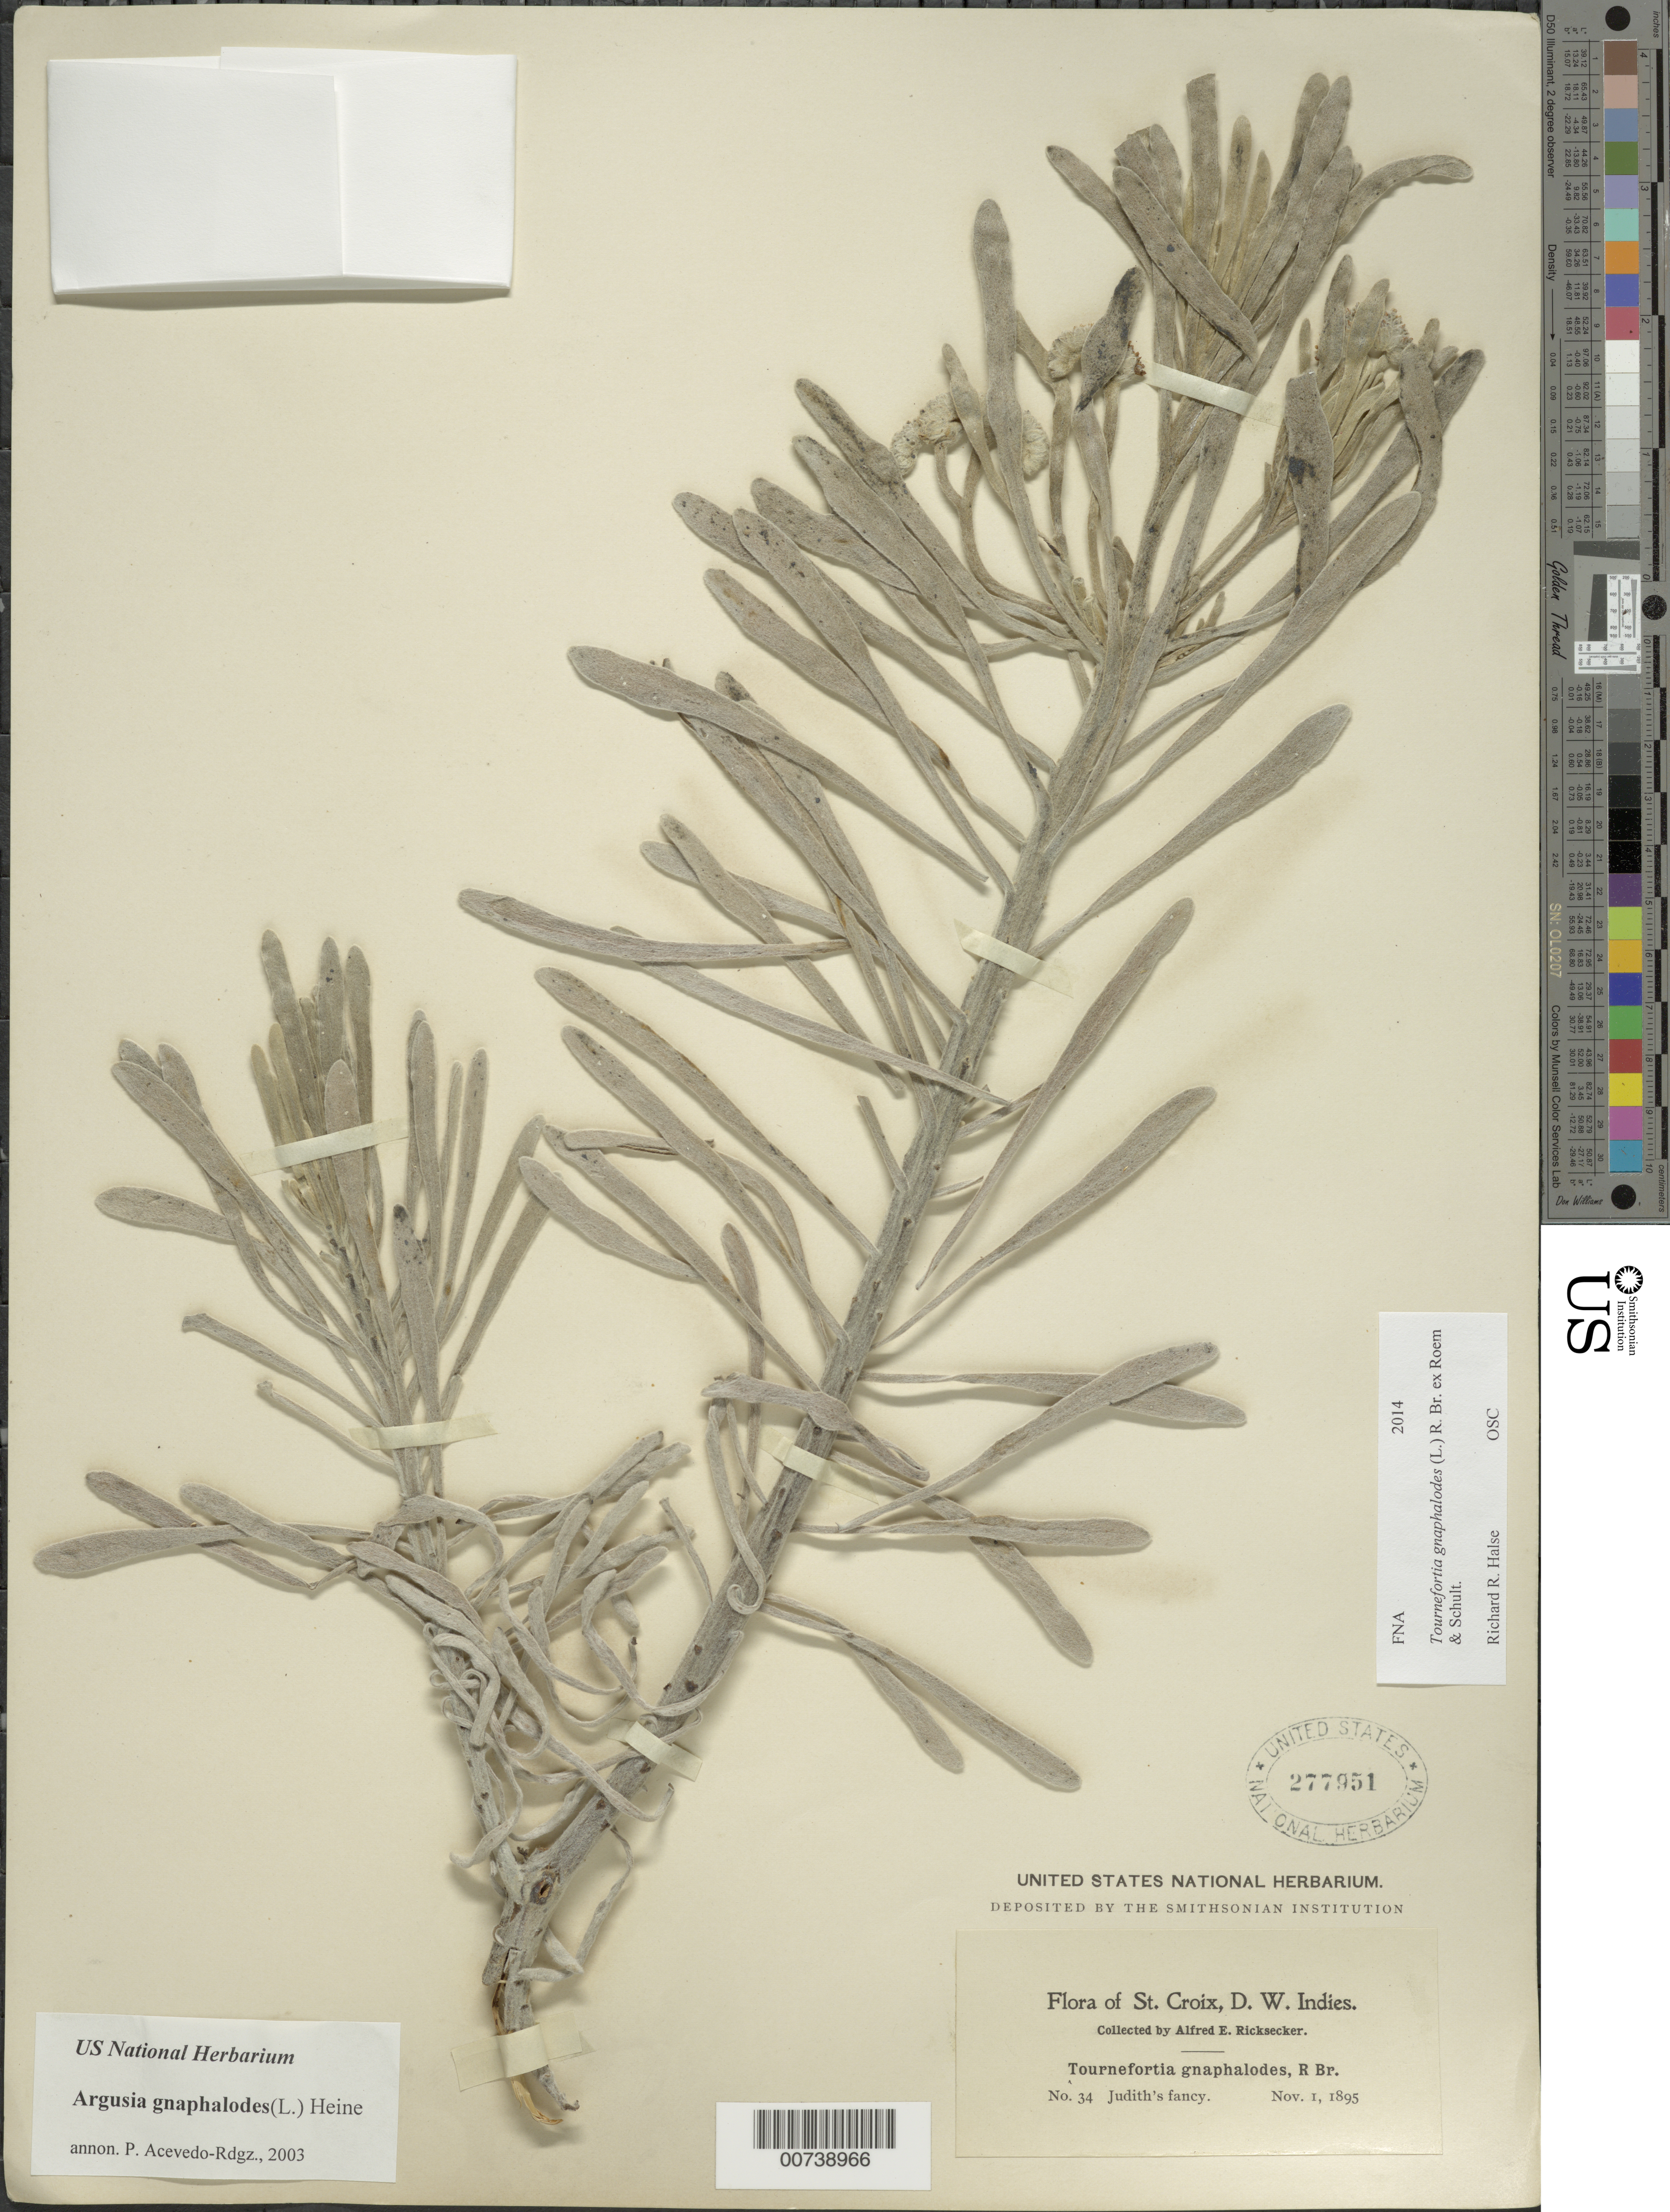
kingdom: Plantae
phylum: Tracheophyta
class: Magnoliopsida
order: Boraginales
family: Heliotropiaceae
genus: Tournefortia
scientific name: Tournefortia gnaphalodes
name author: (L.) R. Br. ex Roem. & Schult.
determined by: Halse, R. R.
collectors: A. E. Ricksecker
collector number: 34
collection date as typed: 01 Nov 1895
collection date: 1895-11-01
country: U.S. Virgin Islands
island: St. Croix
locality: Judith's Fancy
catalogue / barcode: US 277951